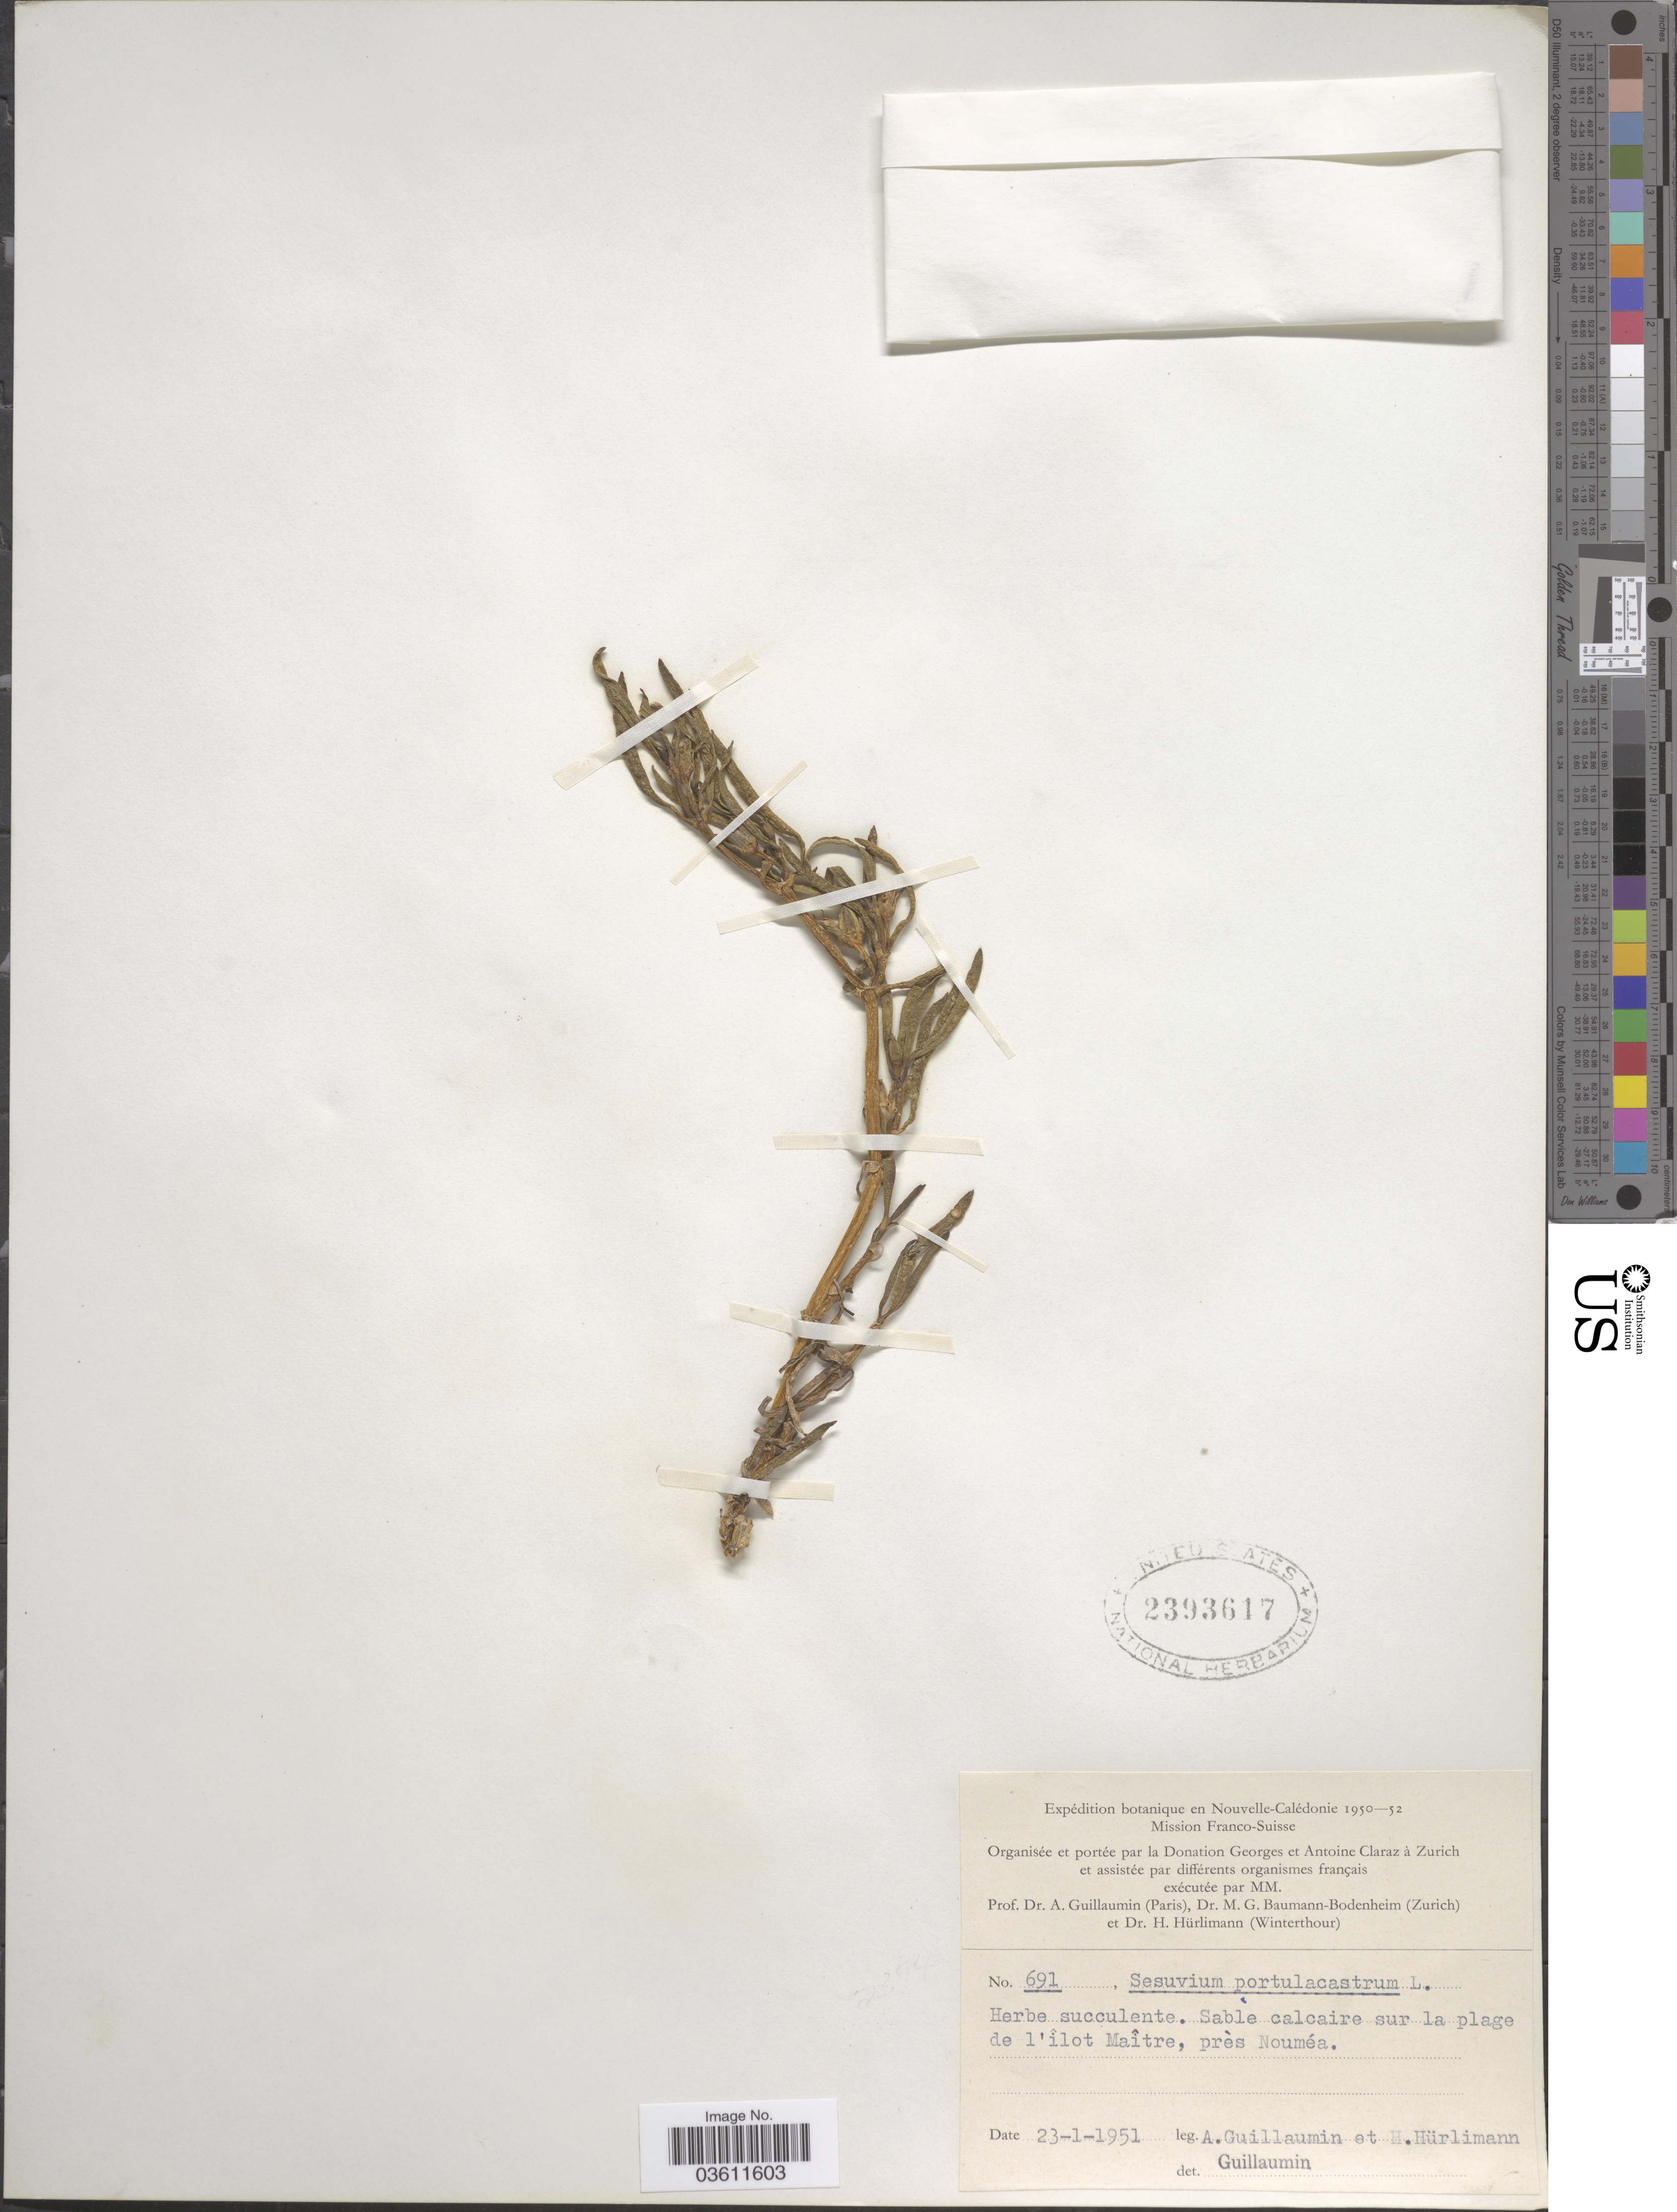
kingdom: Plantae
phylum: Tracheophyta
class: Magnoliopsida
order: Caryophyllales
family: Aizoaceae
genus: Sesuvium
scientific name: Sesuvium portulacastrum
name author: (L.) L.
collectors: A. Guillaumin & H. Hürlimann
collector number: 691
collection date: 1951-01-23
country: New Caledonia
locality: Nouvelle-Calédonie. Sable calcaire sur la plage de l'îlot Maître, près Nouméa.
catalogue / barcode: US 2393617